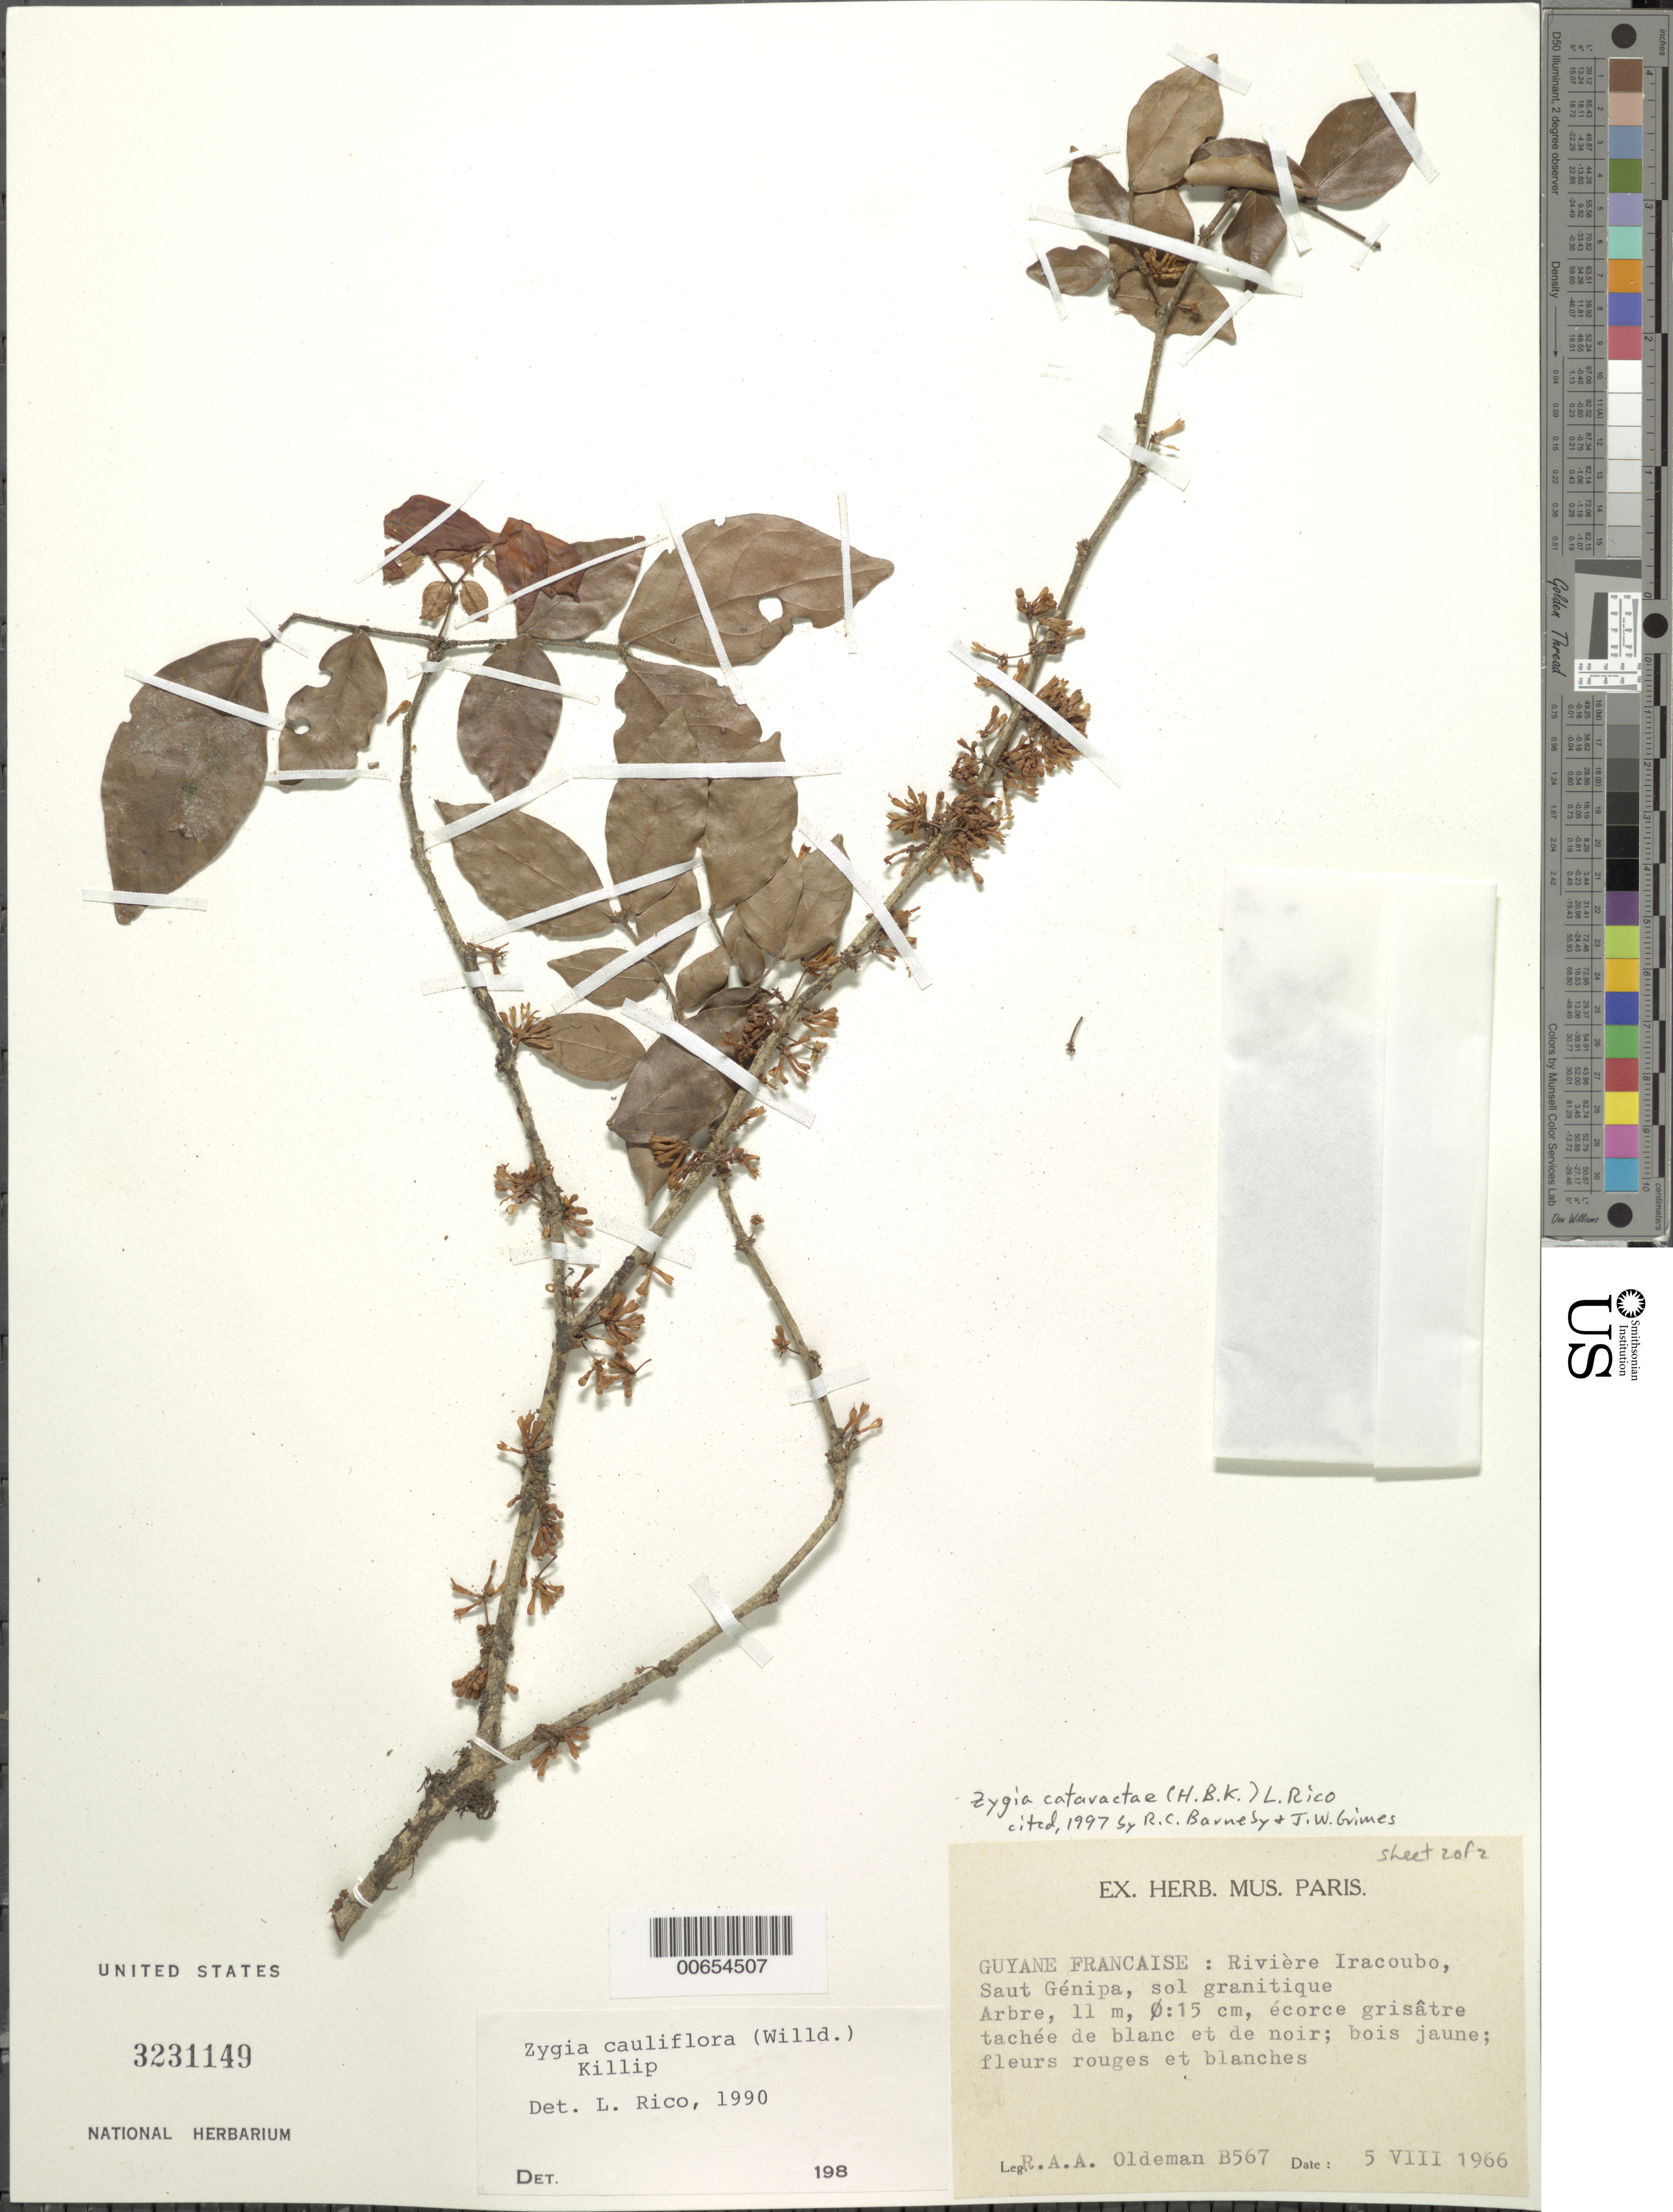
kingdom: Plantae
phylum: Tracheophyta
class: Magnoliopsida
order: Fabales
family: Fabaceae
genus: Zygia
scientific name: Zygia cataractae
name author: (Kunth) L. Rico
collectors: R. Oldeman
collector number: B567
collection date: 1966-08-05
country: French Guiana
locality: Guyane Francaise: Rivière Iracoubo, Saut Génipa, sol granitique Arbre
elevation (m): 11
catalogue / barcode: US 3231149